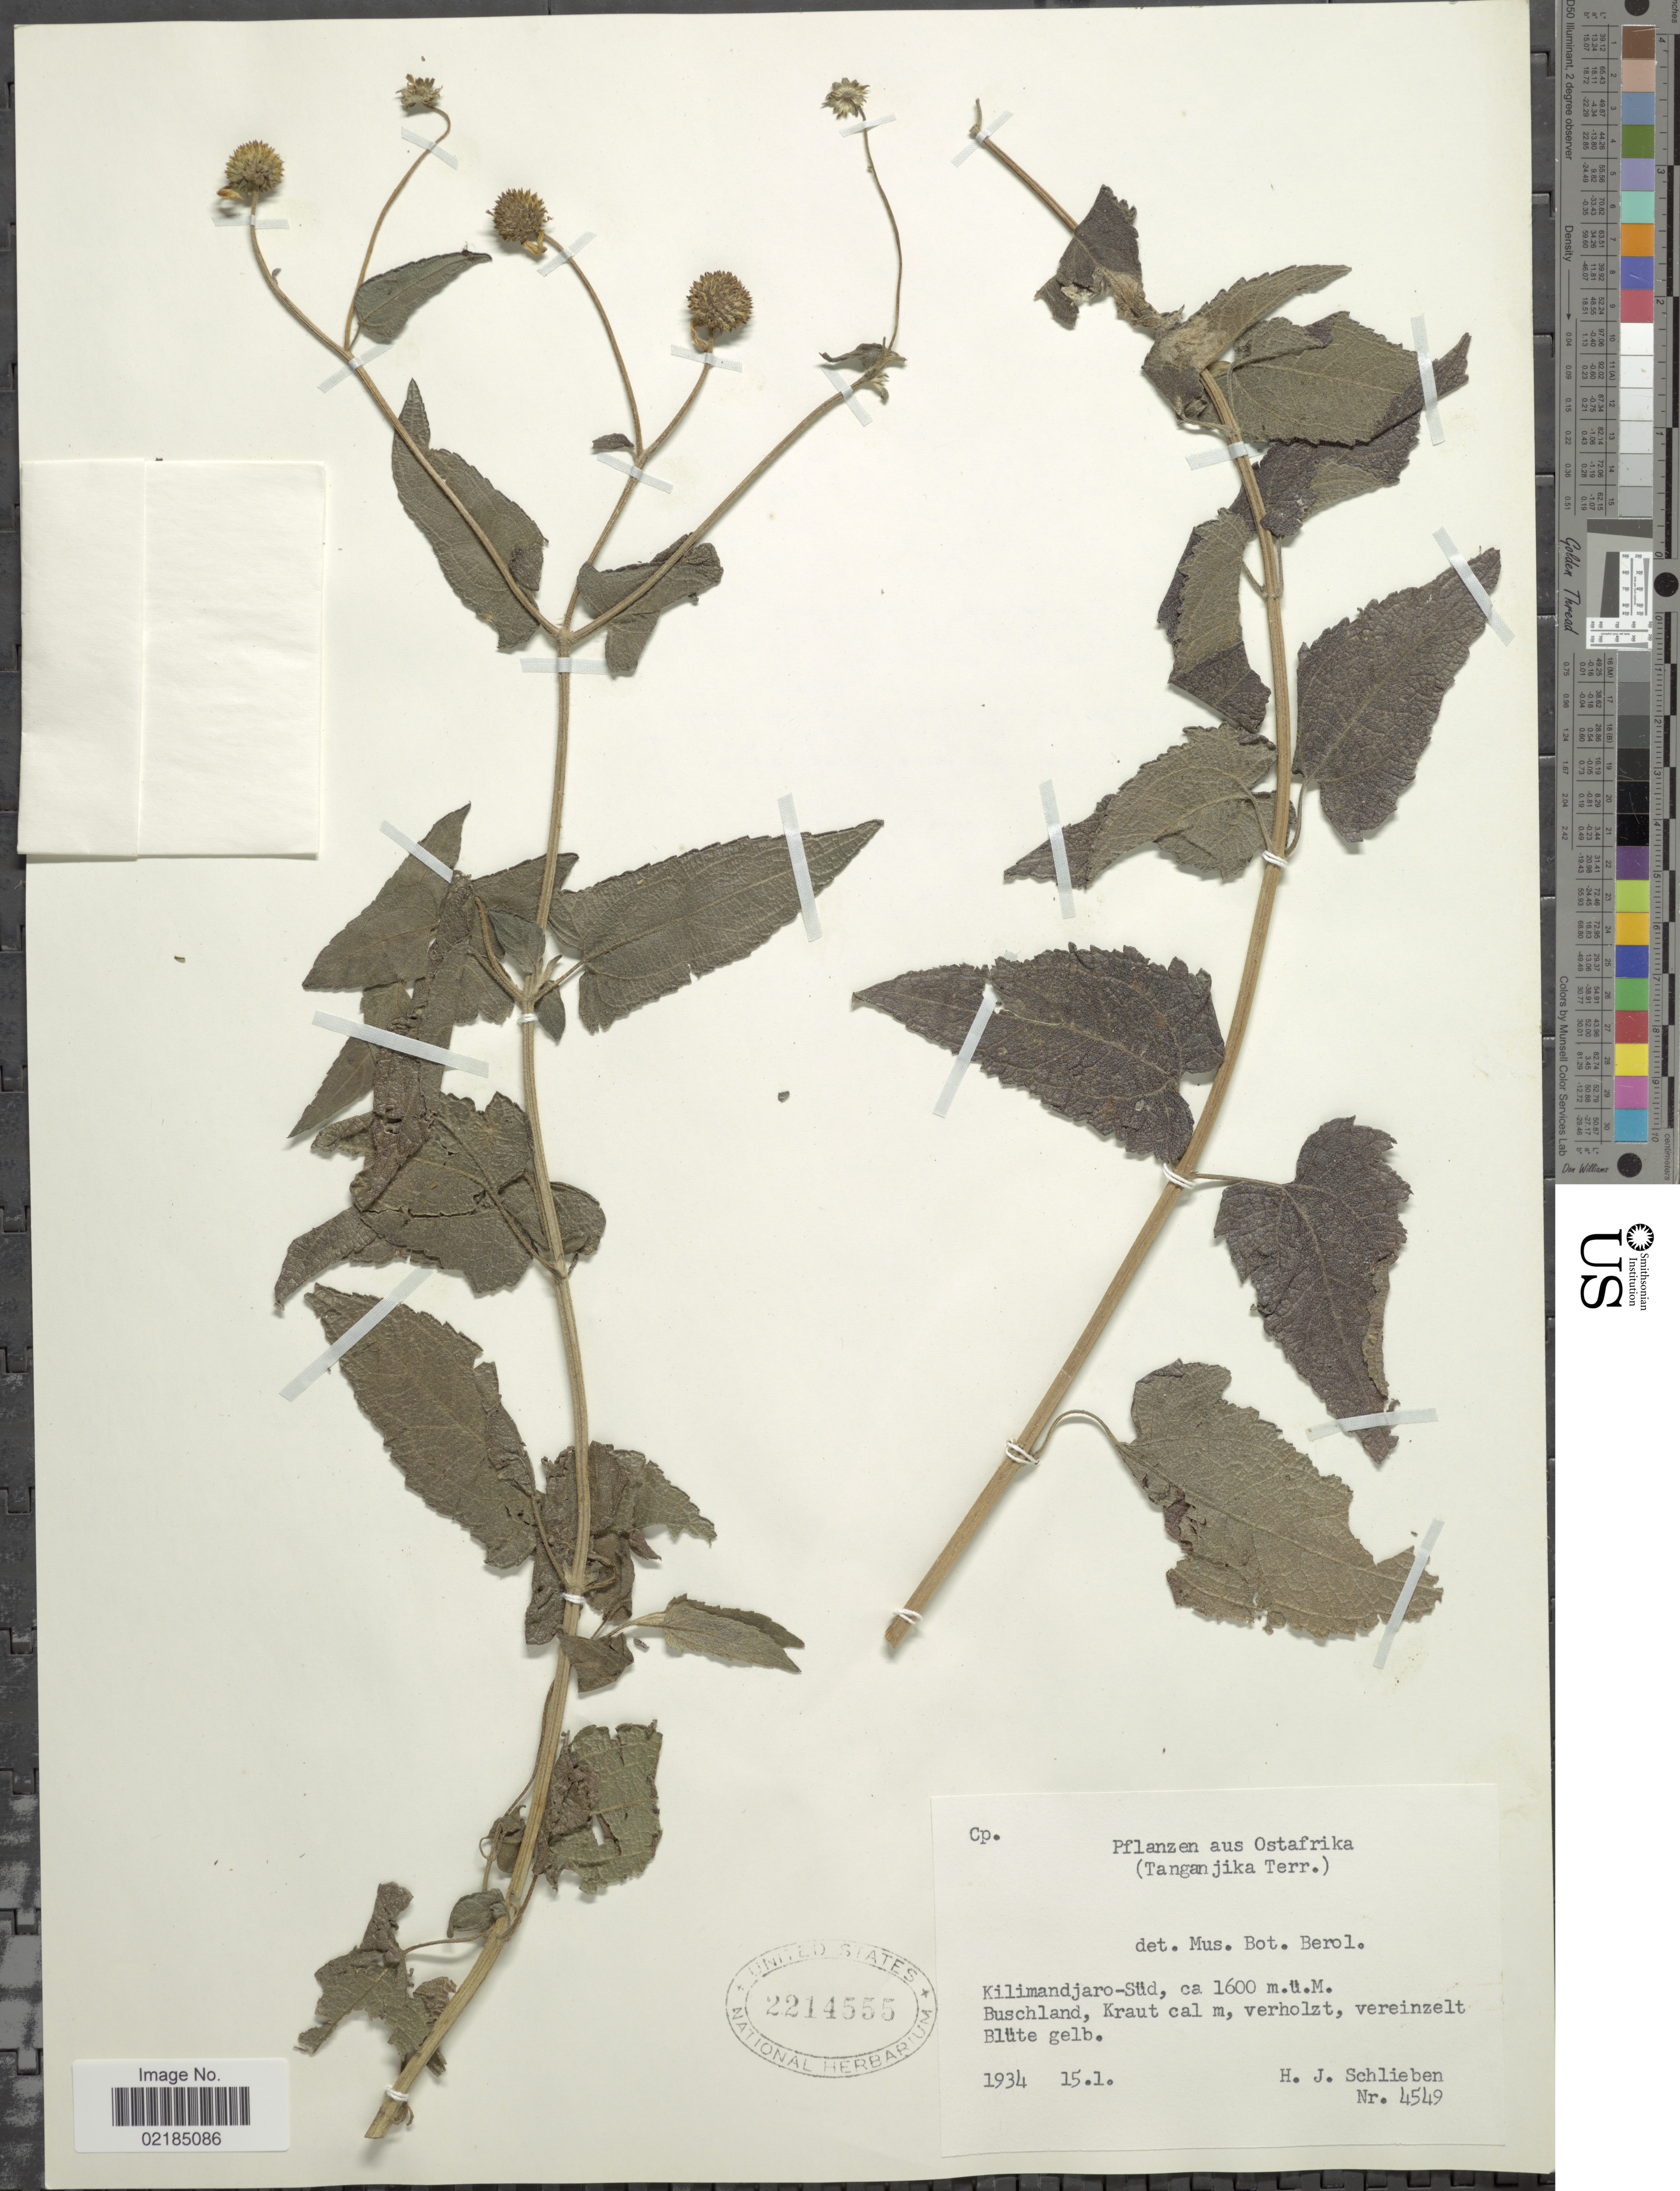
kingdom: Plantae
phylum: Tracheophyta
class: Magnoliopsida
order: Asterales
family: Asteraceae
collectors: H. J. Schlieben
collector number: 4549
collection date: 1934-01-15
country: Tanzania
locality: (Tanganjika Terr.). Kilimandjaro-Süd. Buschland, Kraut cal m, verholzt, vereinzelt Blüte gelb.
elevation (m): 1600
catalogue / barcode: US 2214555